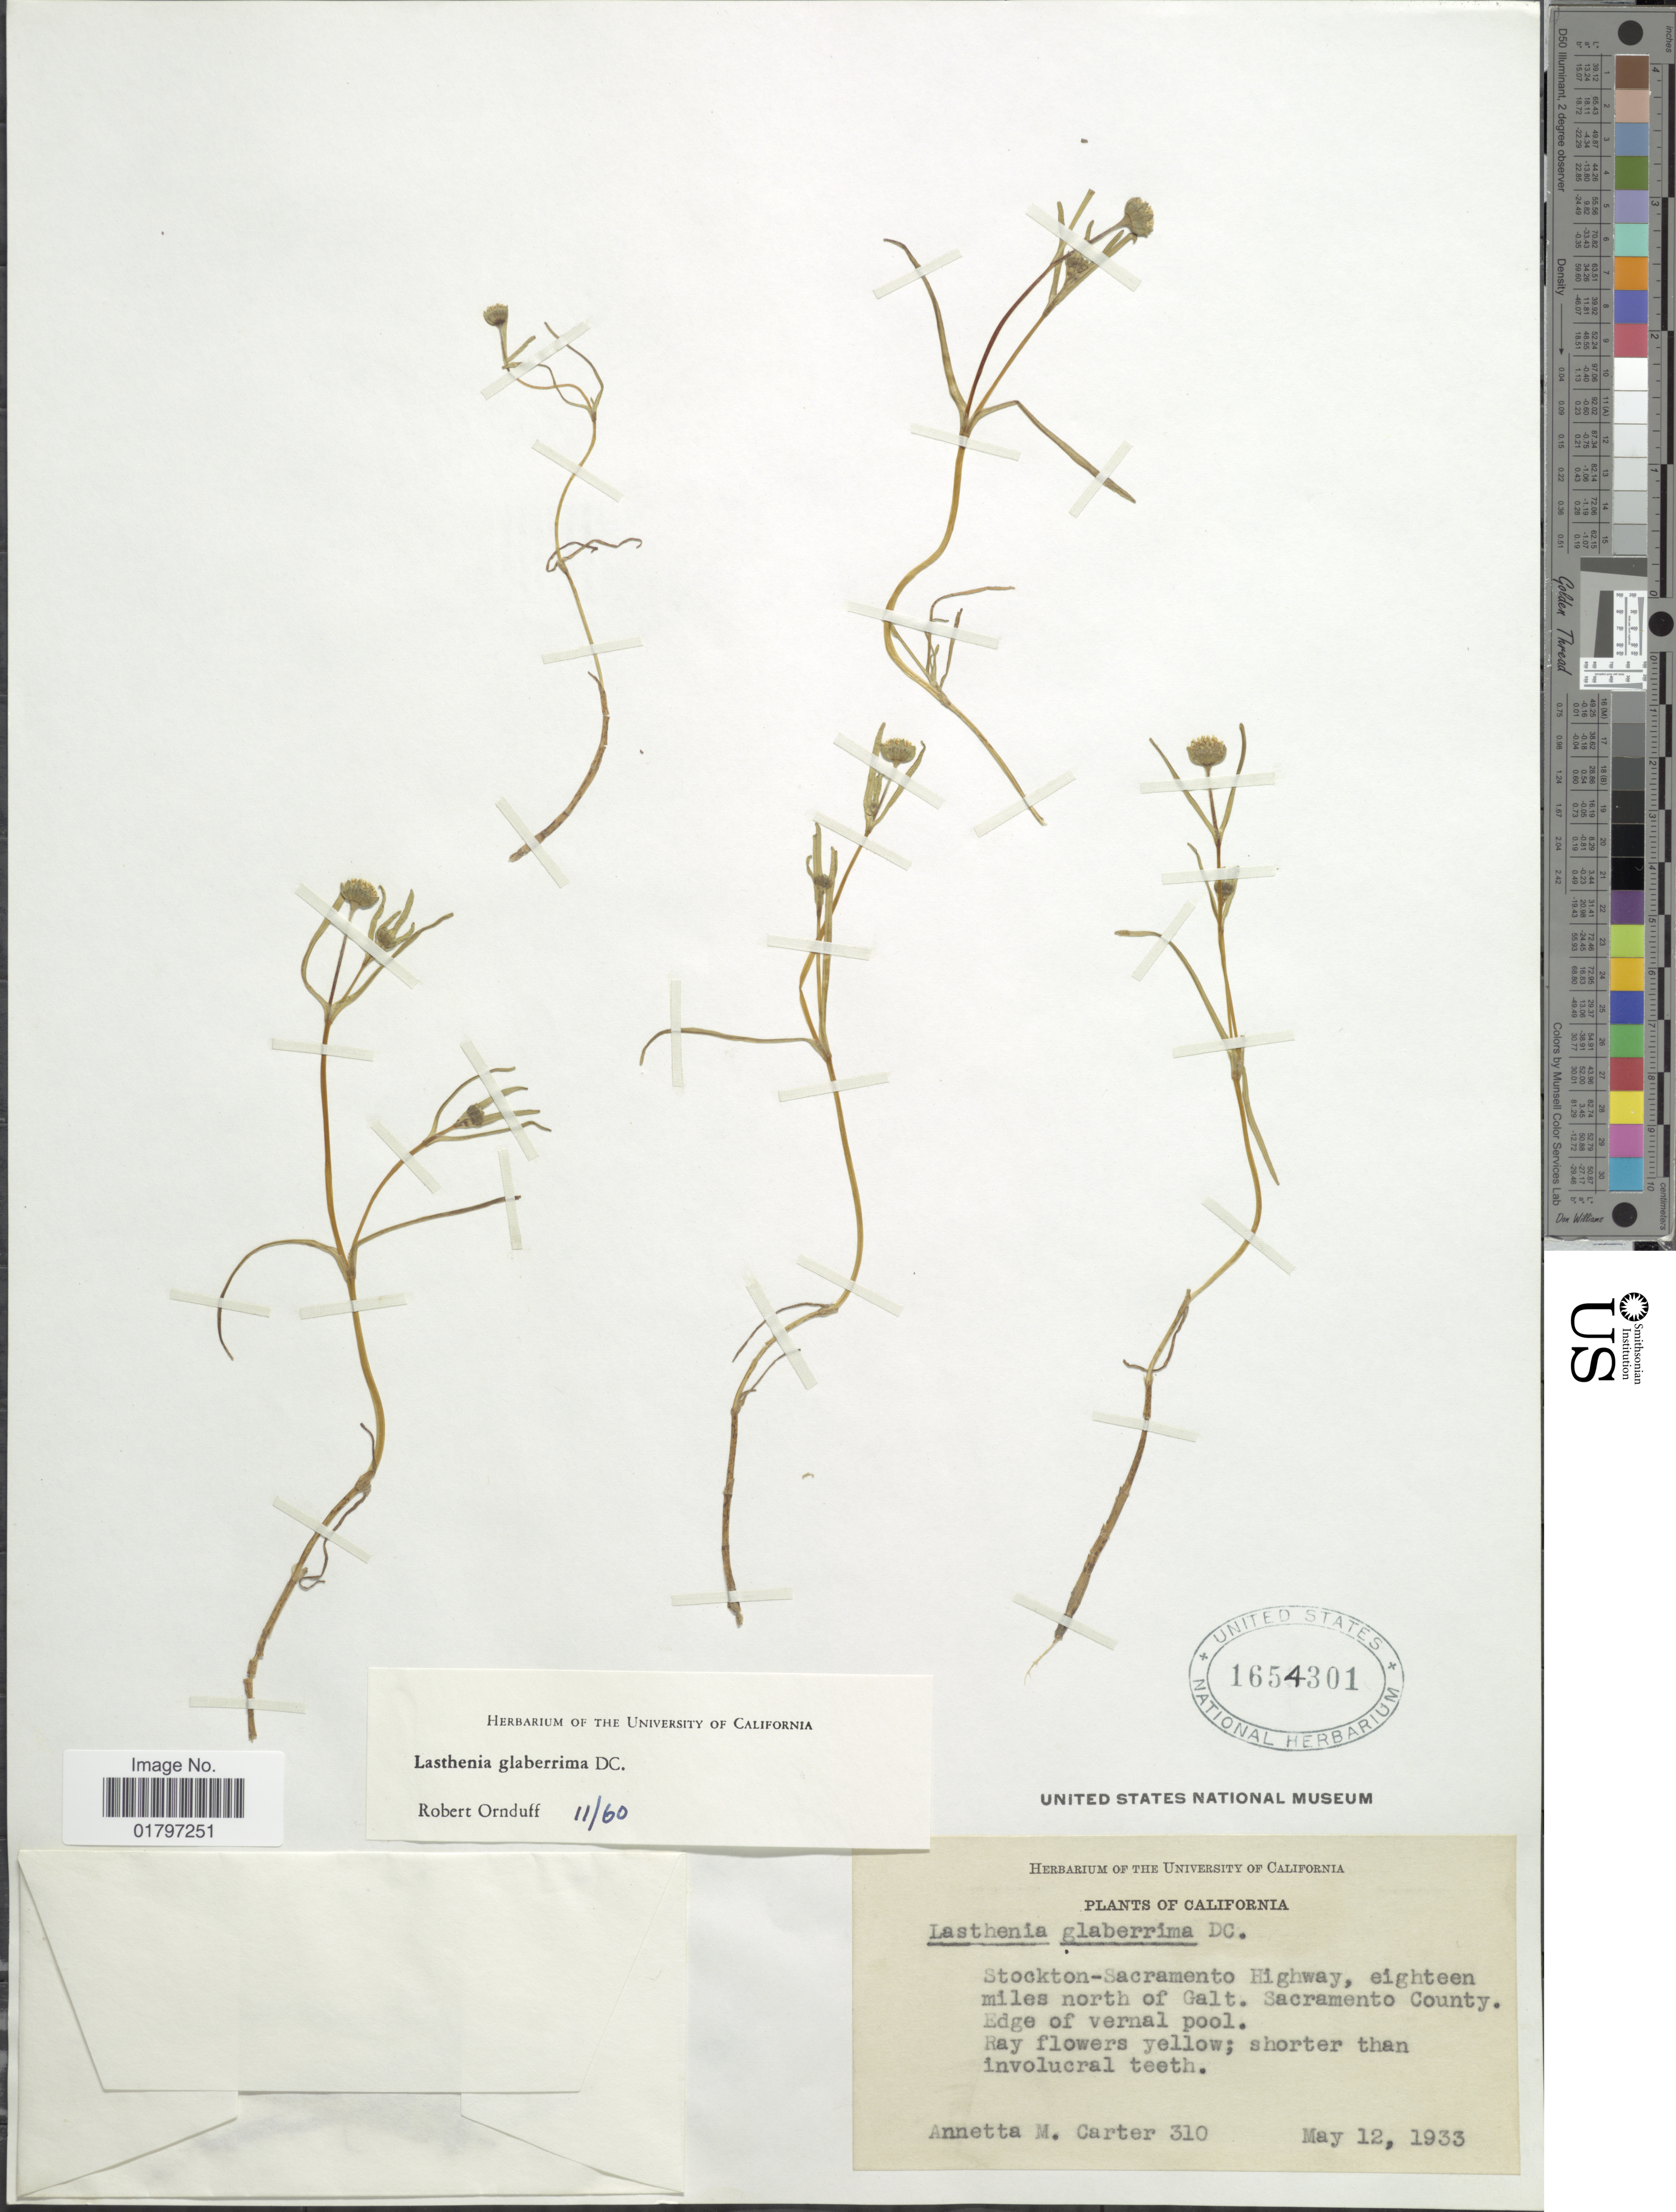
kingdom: Plantae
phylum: Tracheophyta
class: Magnoliopsida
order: Asterales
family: Asteraceae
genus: Lasthenia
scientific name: Lasthenia glaberrima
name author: DC.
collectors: A. M. Carter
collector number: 310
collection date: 1933-05-12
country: United States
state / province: California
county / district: Sacramento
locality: Stockton-Sacramento Highway, eighteen miles north of Galt. Sacramento County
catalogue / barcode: US 1654301